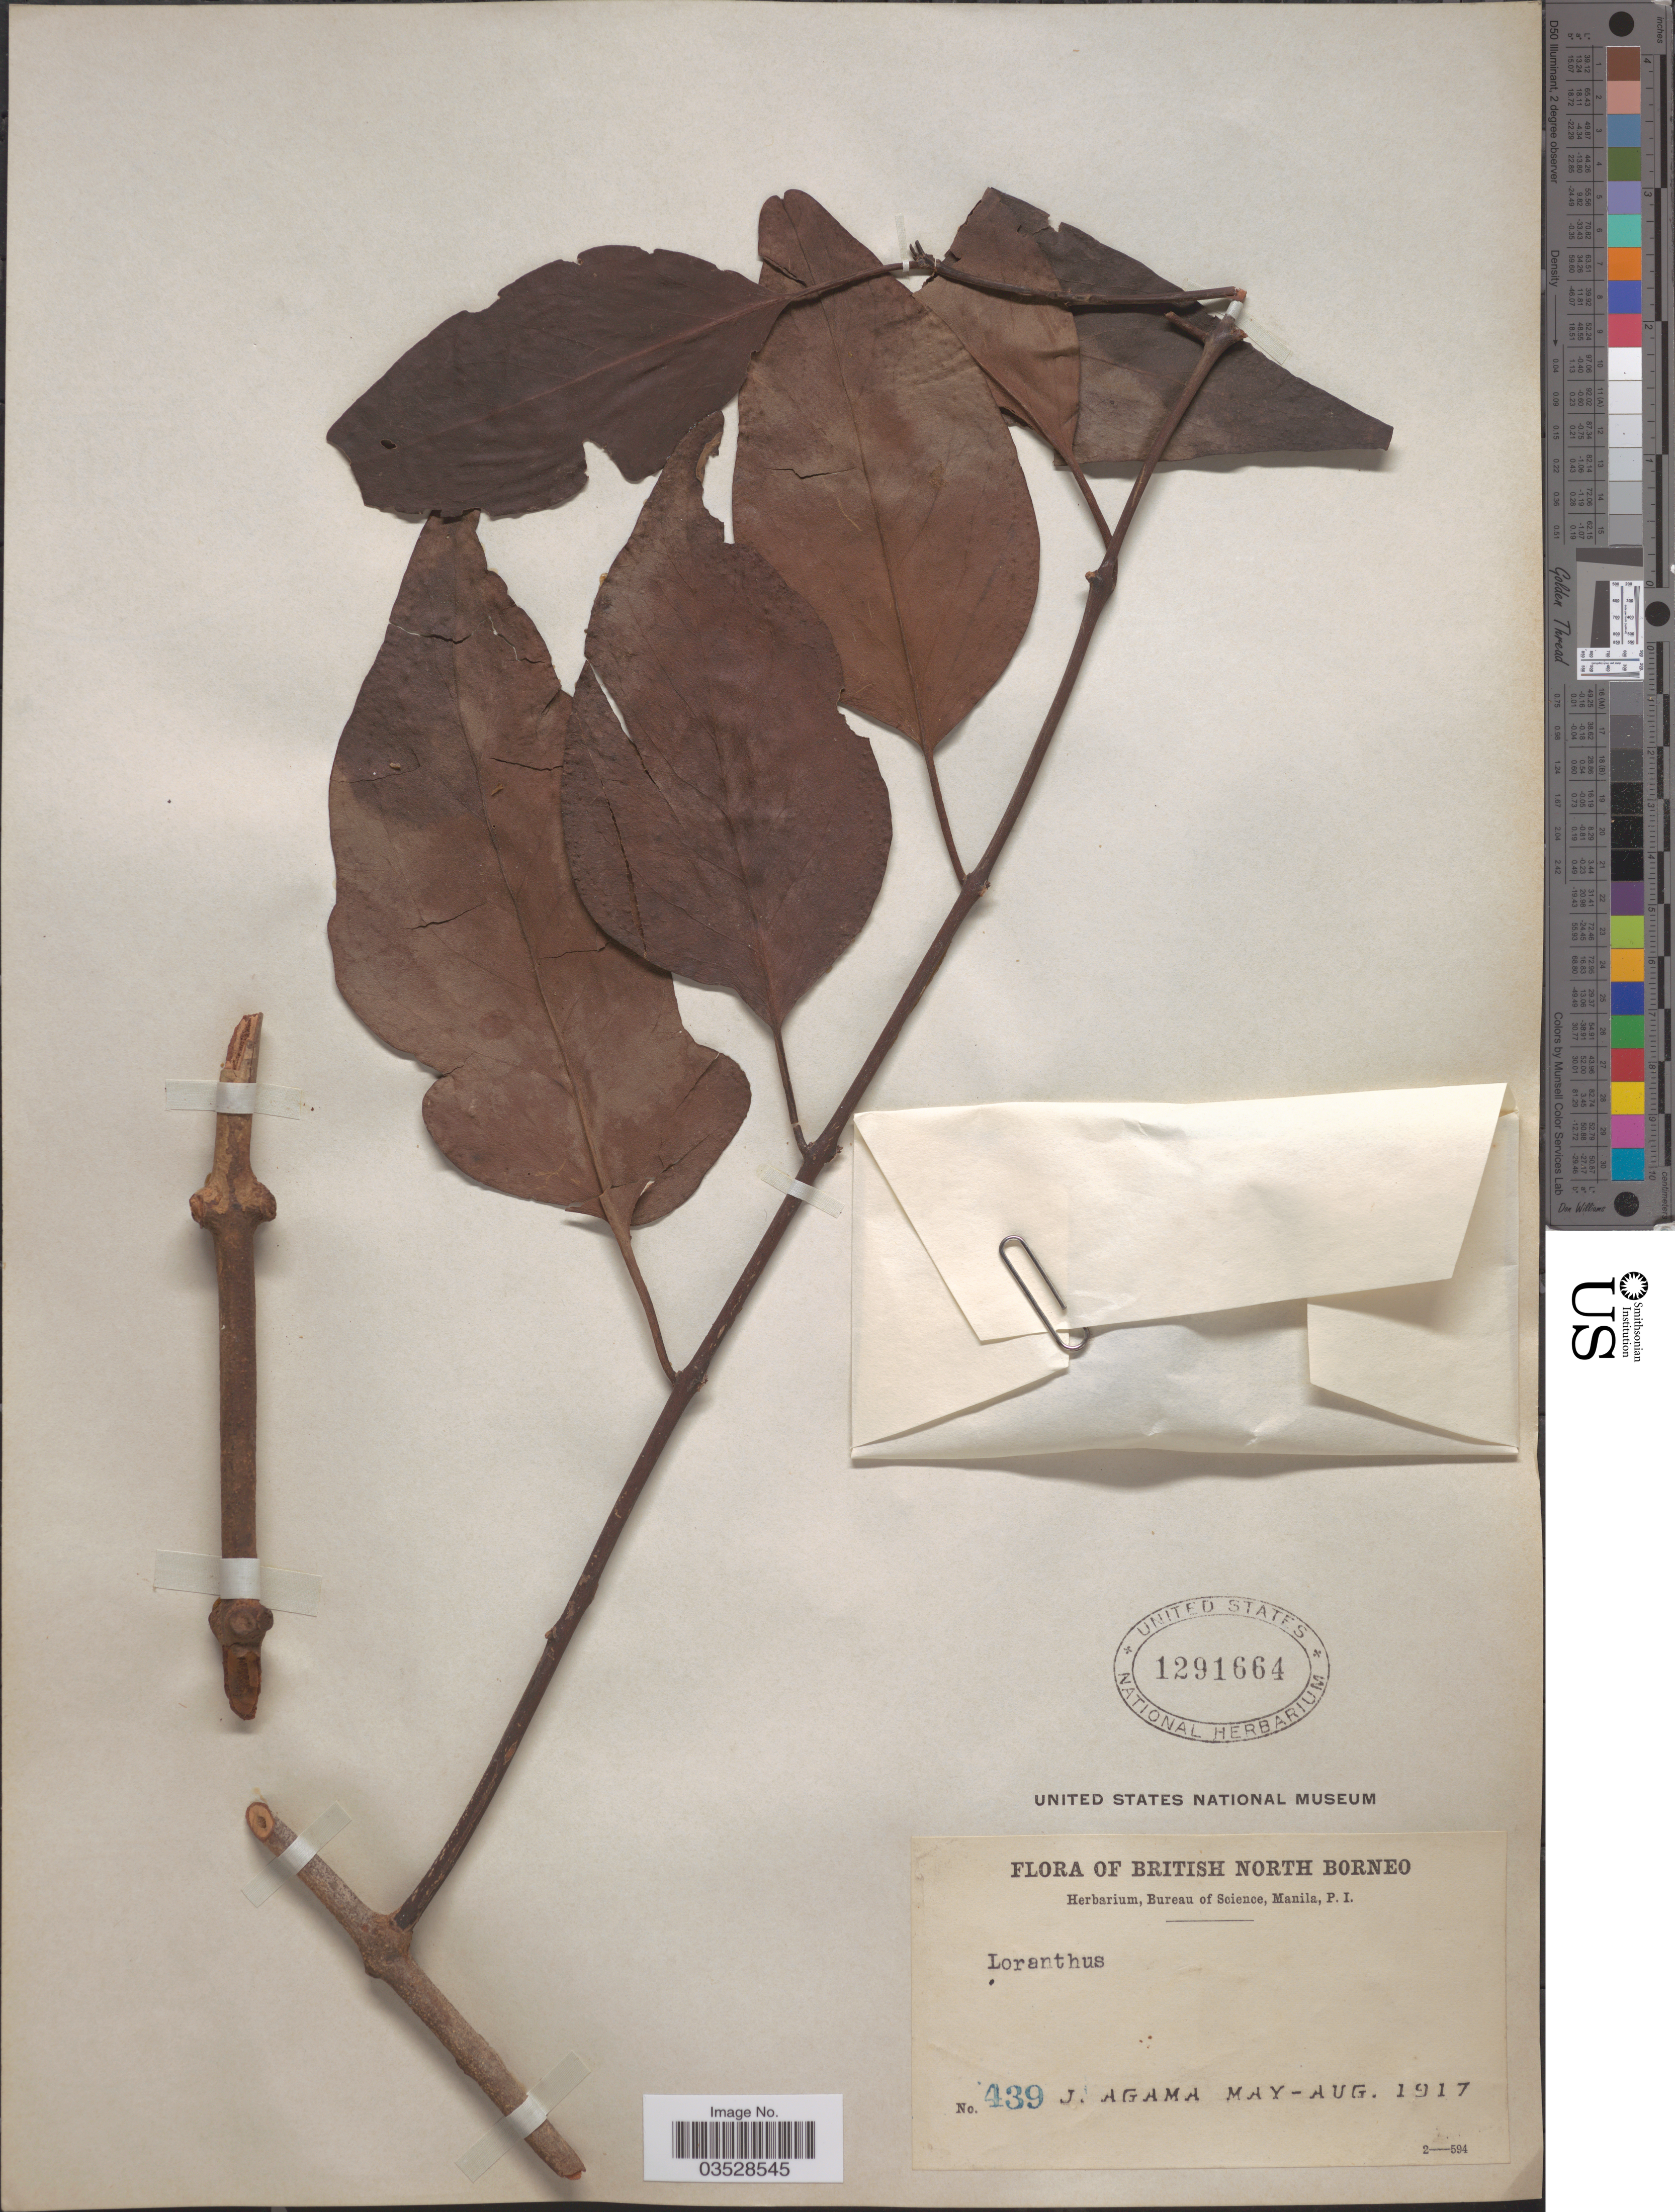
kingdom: Plantae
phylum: Tracheophyta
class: Magnoliopsida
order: Santalales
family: Loranthaceae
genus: Loranthus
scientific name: Loranthus sp.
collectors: J. Agama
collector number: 439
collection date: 1917-05/1917-08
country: Malaysia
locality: British North Borneo.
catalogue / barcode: US 1291664